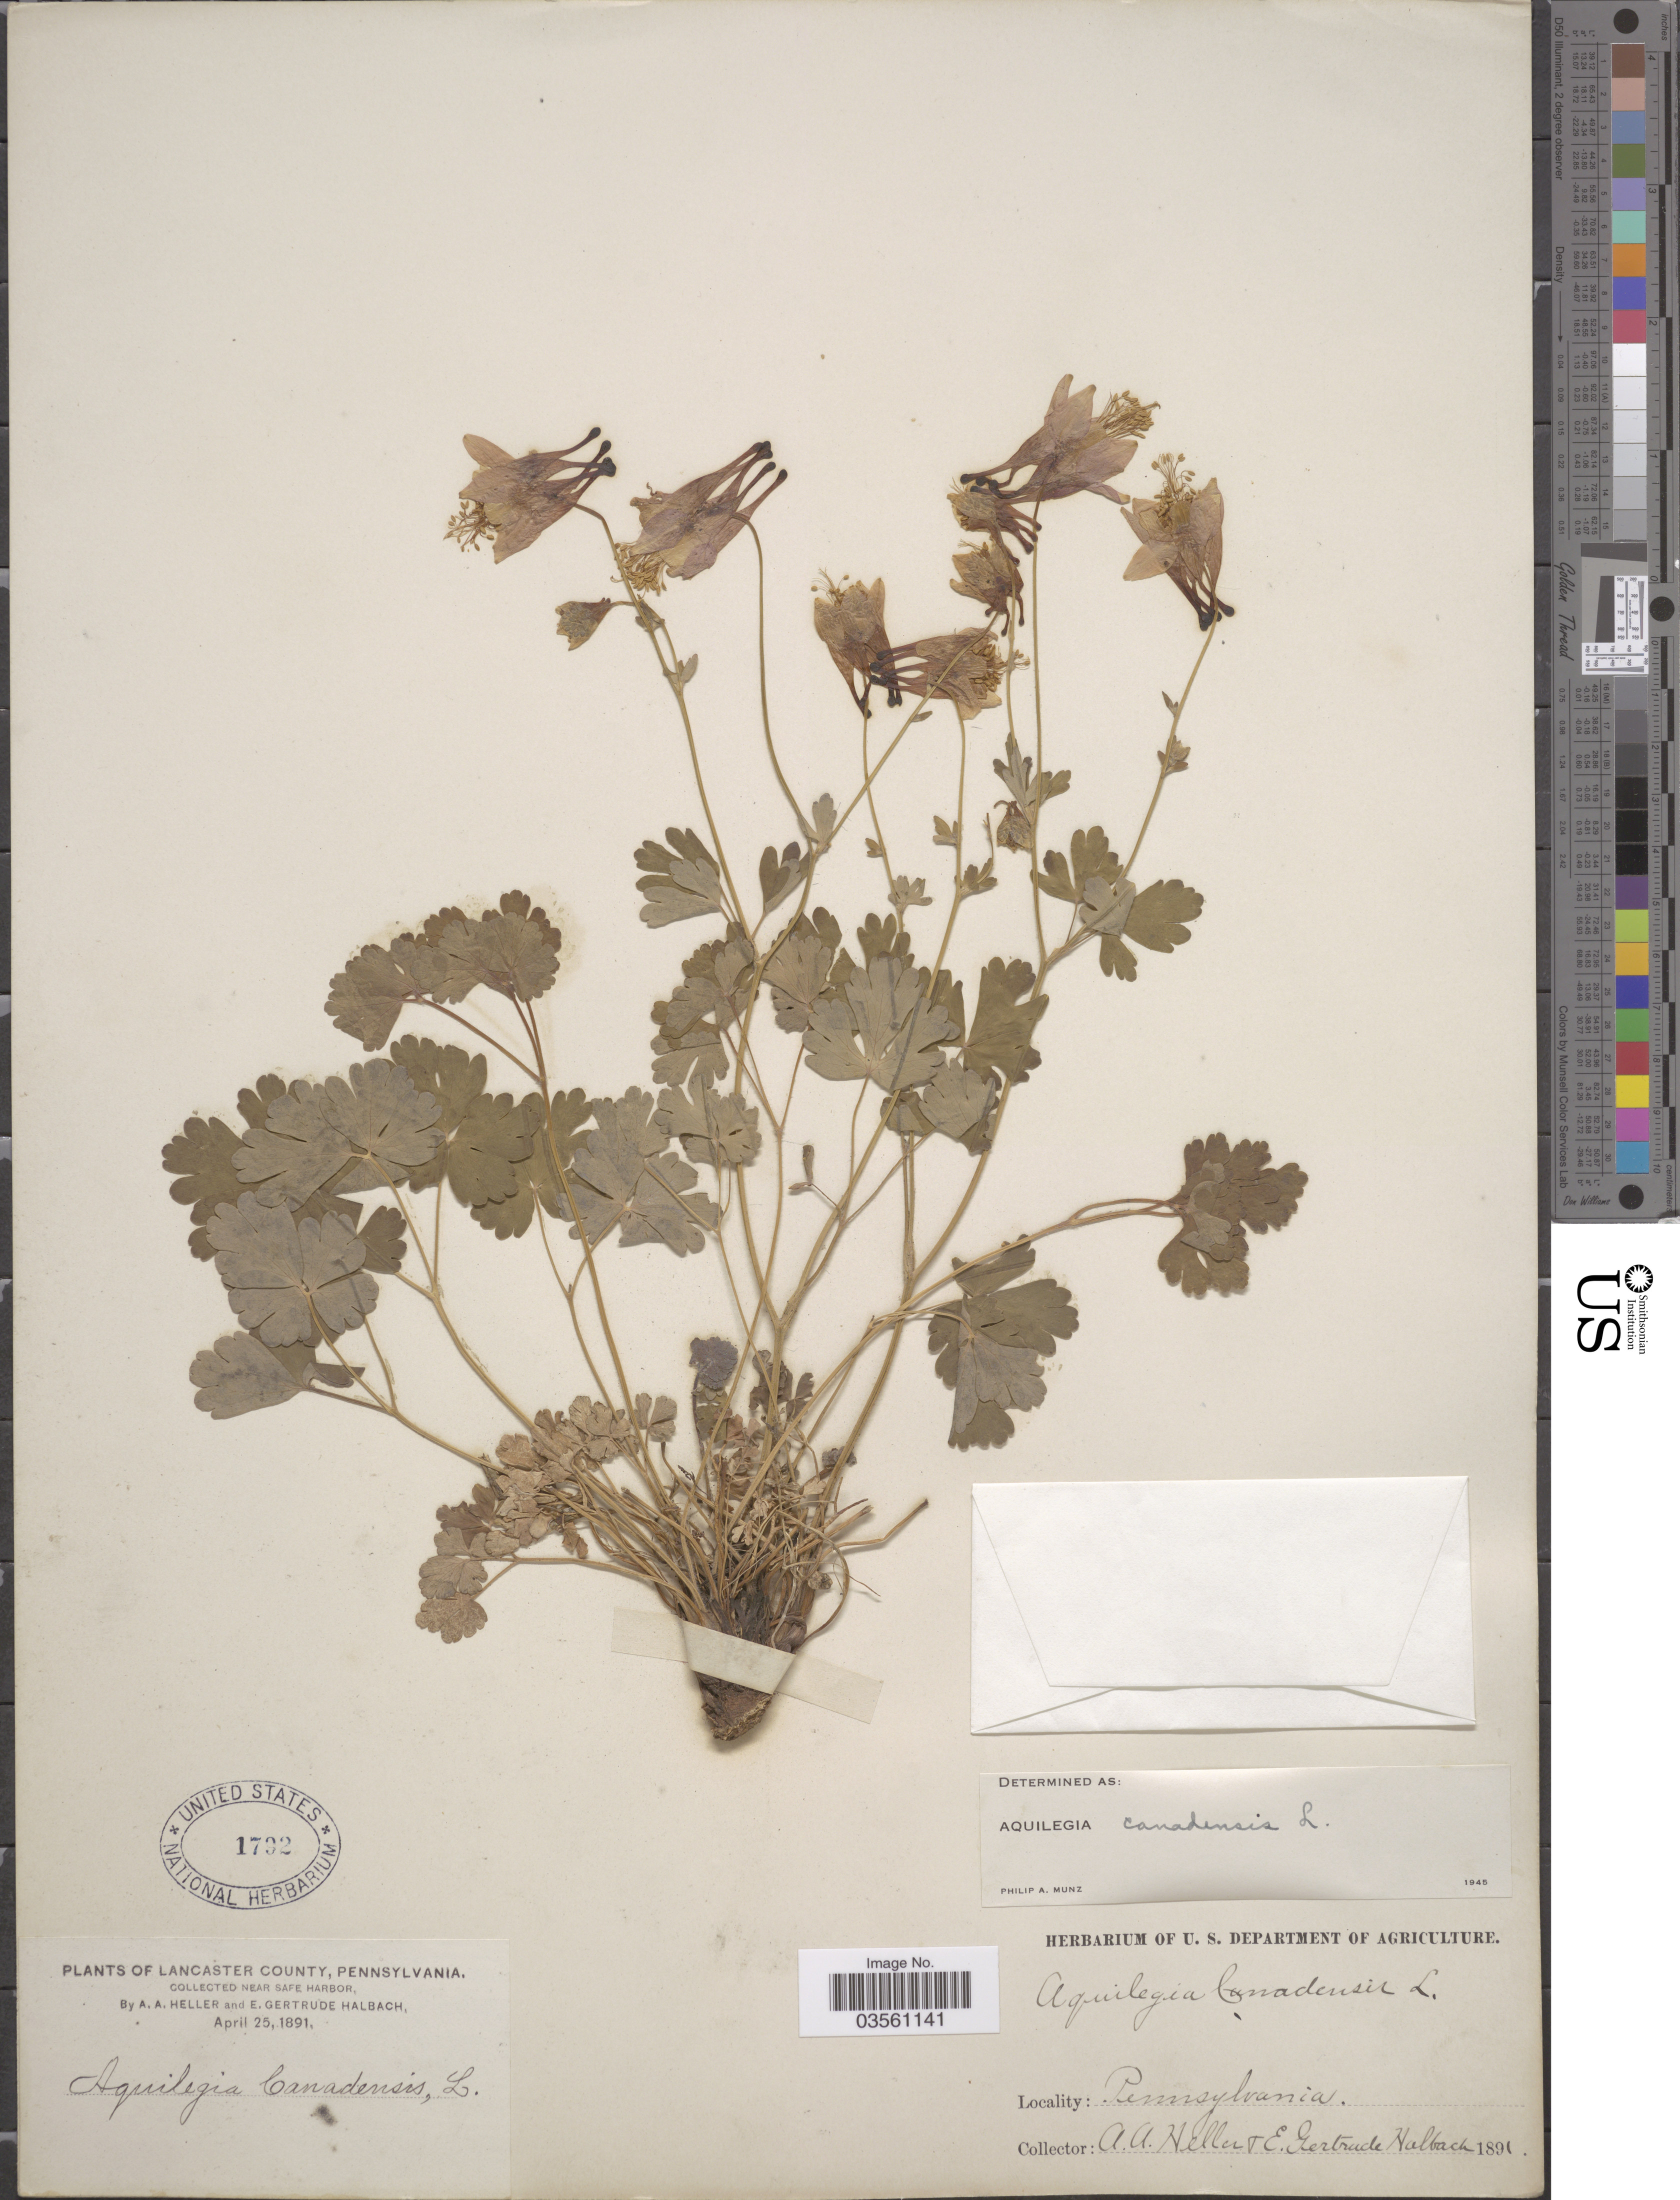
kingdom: Plantae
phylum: Tracheophyta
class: Magnoliopsida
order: Ranunculales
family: Ranunculaceae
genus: Aquilegia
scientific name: Aquilegia canadensis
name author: L.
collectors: A. A. Heller & E. G. Halbach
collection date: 1891-04-25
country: United States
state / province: Pennsylvania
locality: Lancaster County. Near Safe Harbor.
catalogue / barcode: US 1792